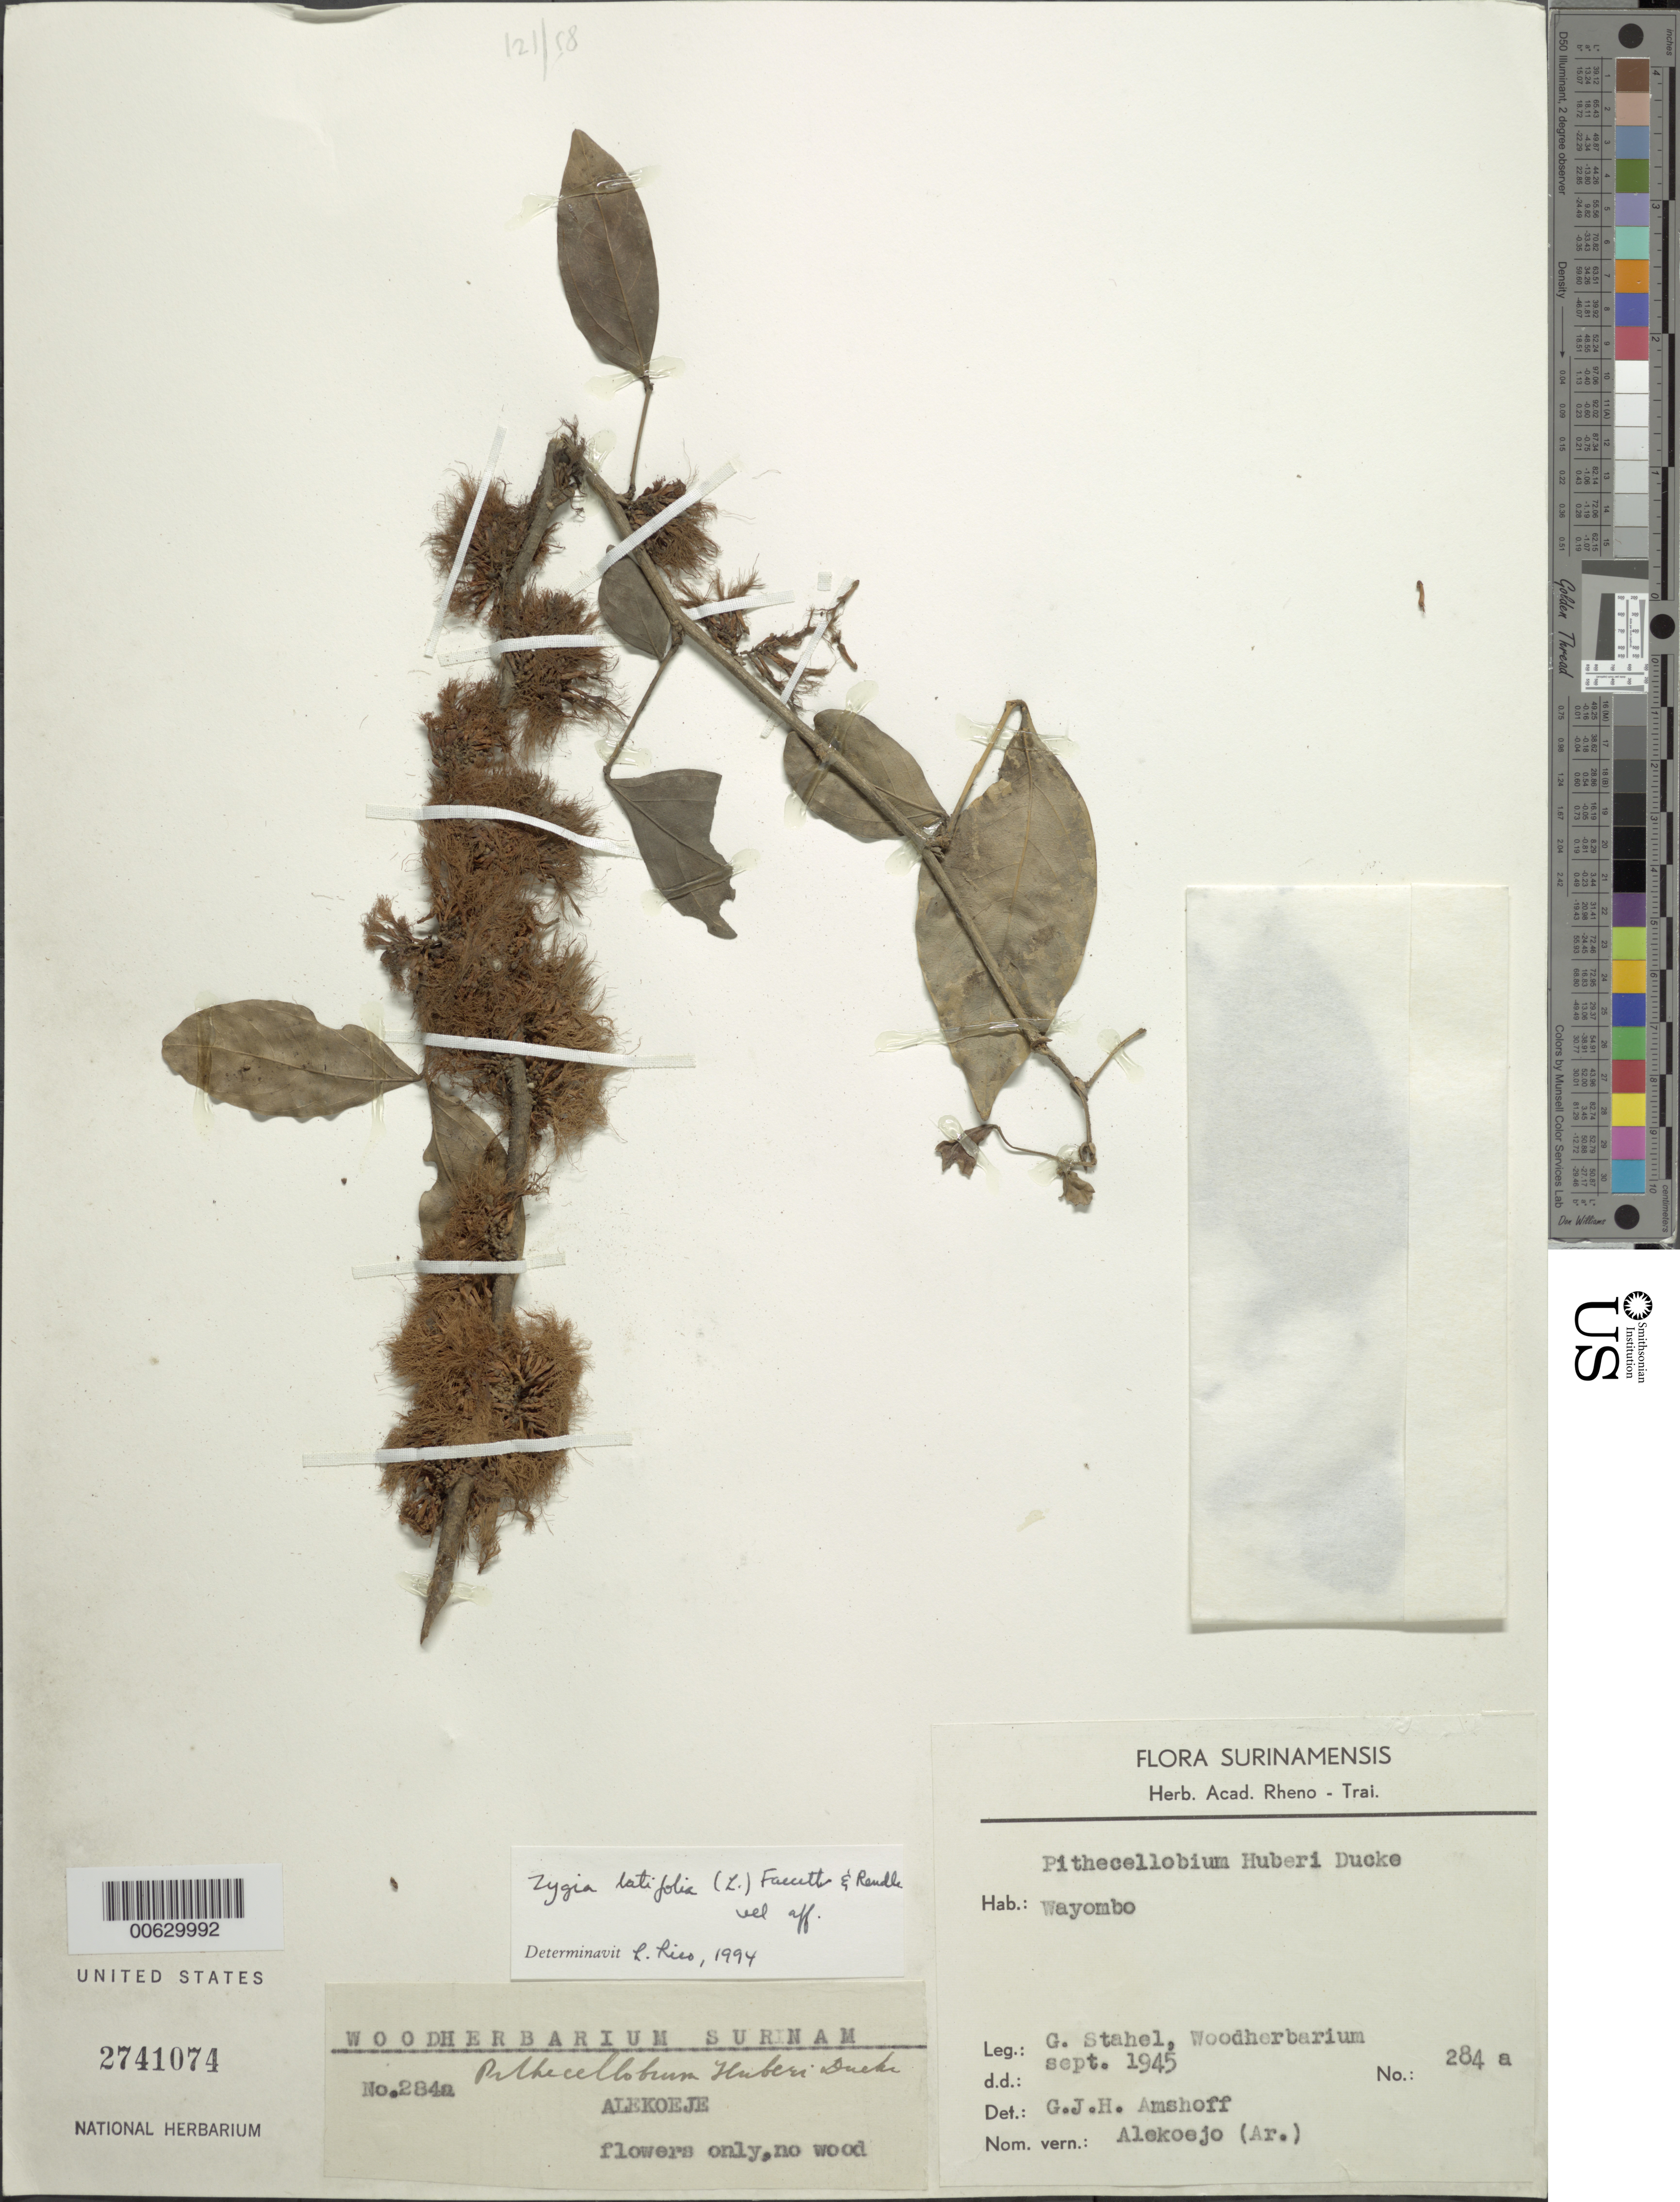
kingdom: Plantae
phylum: Tracheophyta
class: Magnoliopsida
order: Fabales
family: Fabaceae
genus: Zygia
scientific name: Zygia latifolia var. latifolia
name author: (L.) Fawc. & Rendle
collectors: G. Stahel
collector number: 284 a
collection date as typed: Sep-45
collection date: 1945-09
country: Suriname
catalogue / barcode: US 2741074